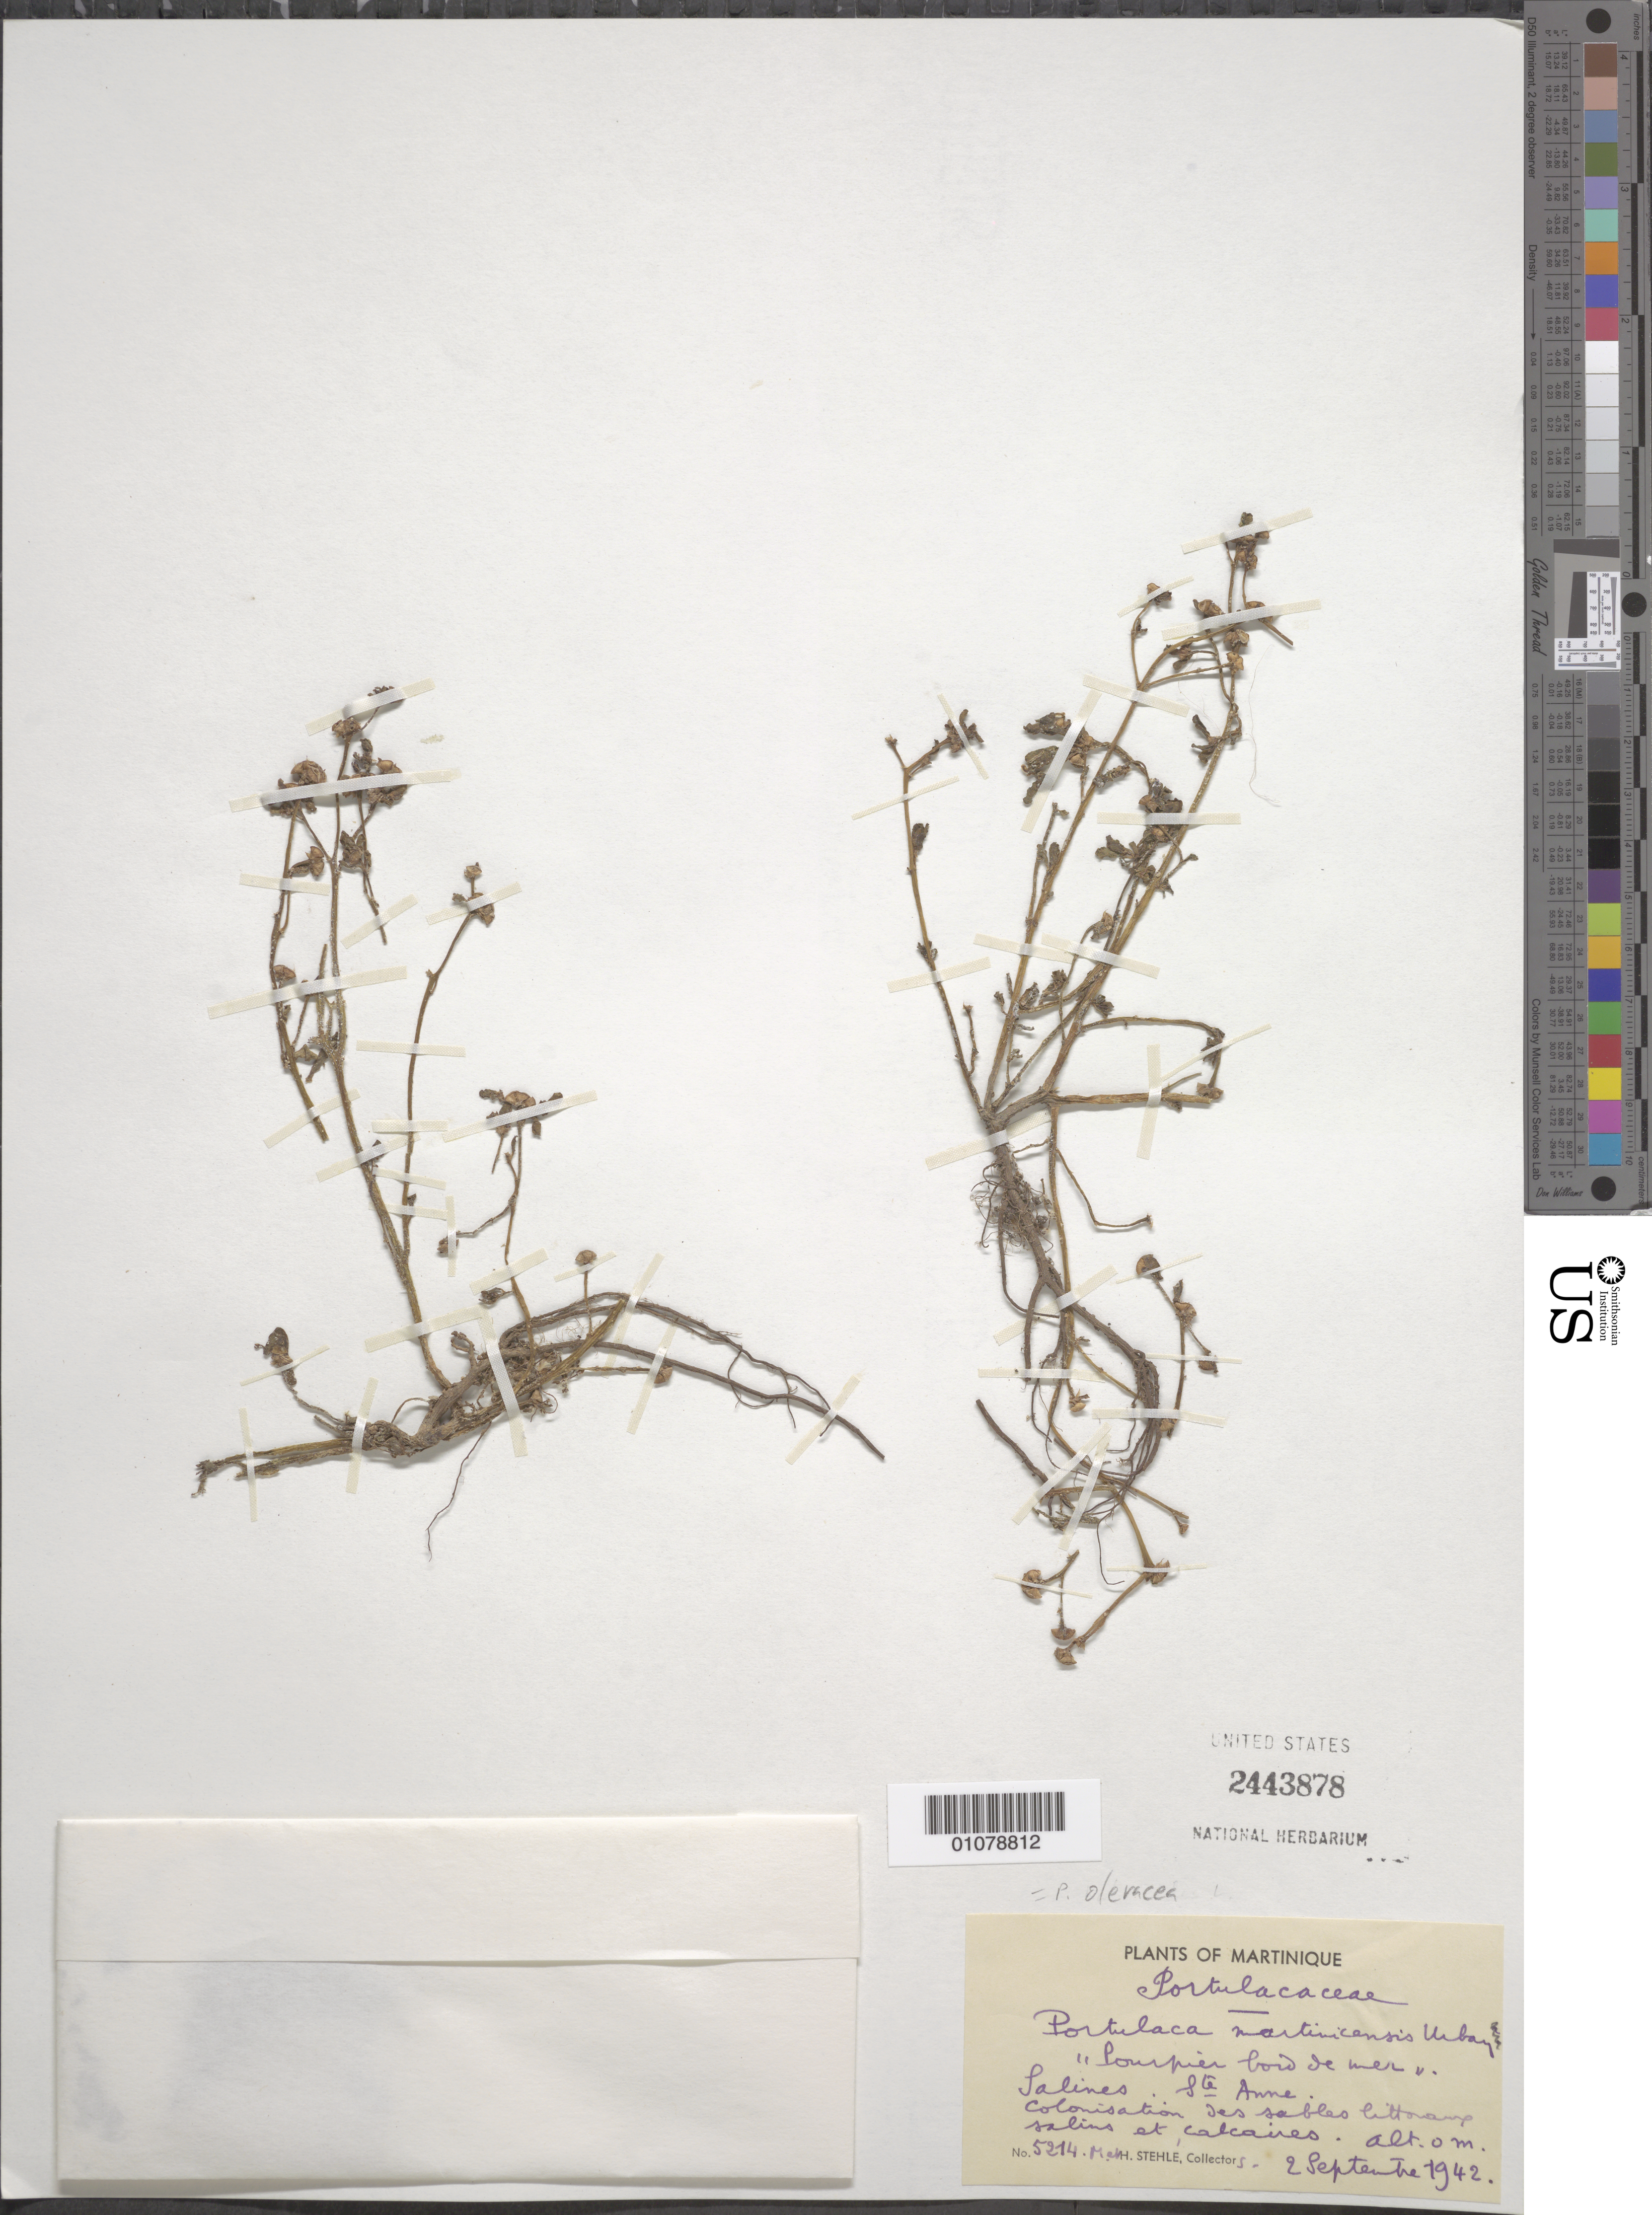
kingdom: Plantae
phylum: Tracheophyta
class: Magnoliopsida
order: Caryophyllales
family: Portulacaceae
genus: Portulaca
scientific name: Portulaca oleracea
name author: L.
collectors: H. Stehlé & M. Stehlé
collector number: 5214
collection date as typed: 02 Sep 1942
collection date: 1942-09-02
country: Martinique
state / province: Le Marin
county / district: Sainte-Anne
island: Martinique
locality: Ste Anne. Salines.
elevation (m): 0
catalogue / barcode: US 2443878